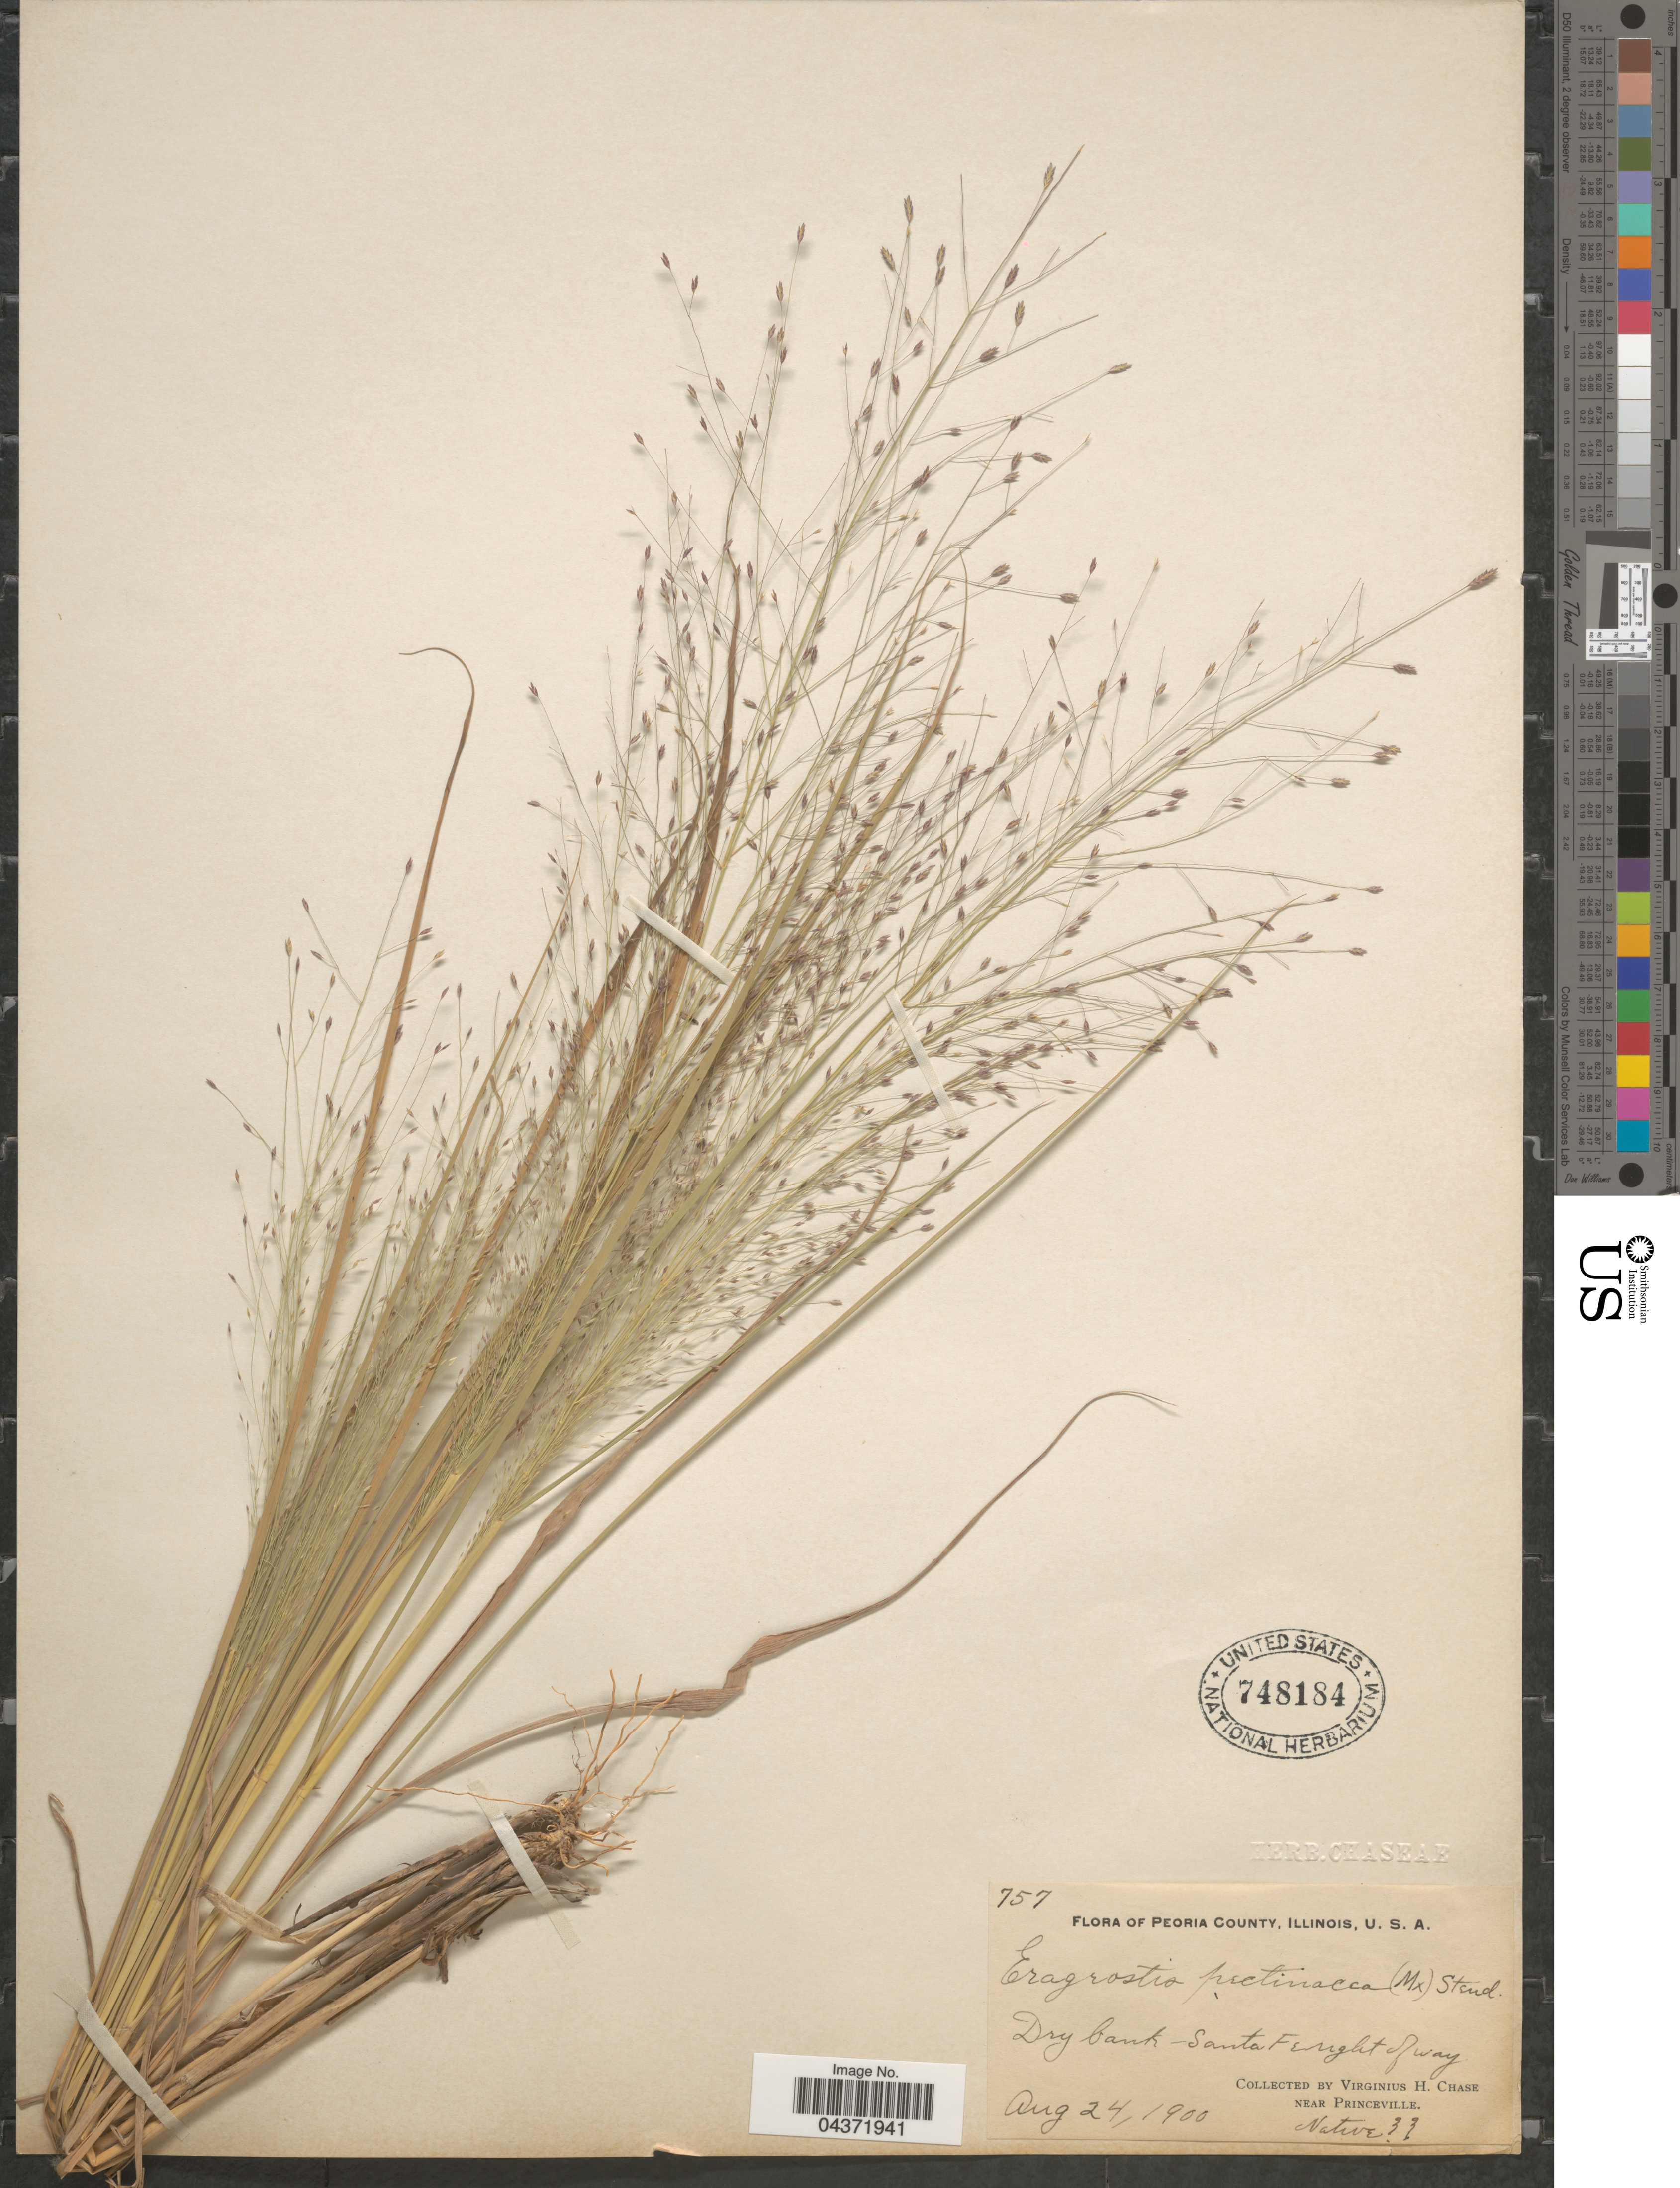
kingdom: Plantae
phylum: Tracheophyta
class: Liliopsida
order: Poales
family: Poaceae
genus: Eragrostis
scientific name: Eragrostis spectabilis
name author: (Pursh) Steud.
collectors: V. H. Chase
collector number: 757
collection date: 1900-08-24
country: United States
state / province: Illinois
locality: Peoria County. Santa Fe right of way. Near Princeville.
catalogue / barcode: US 748184